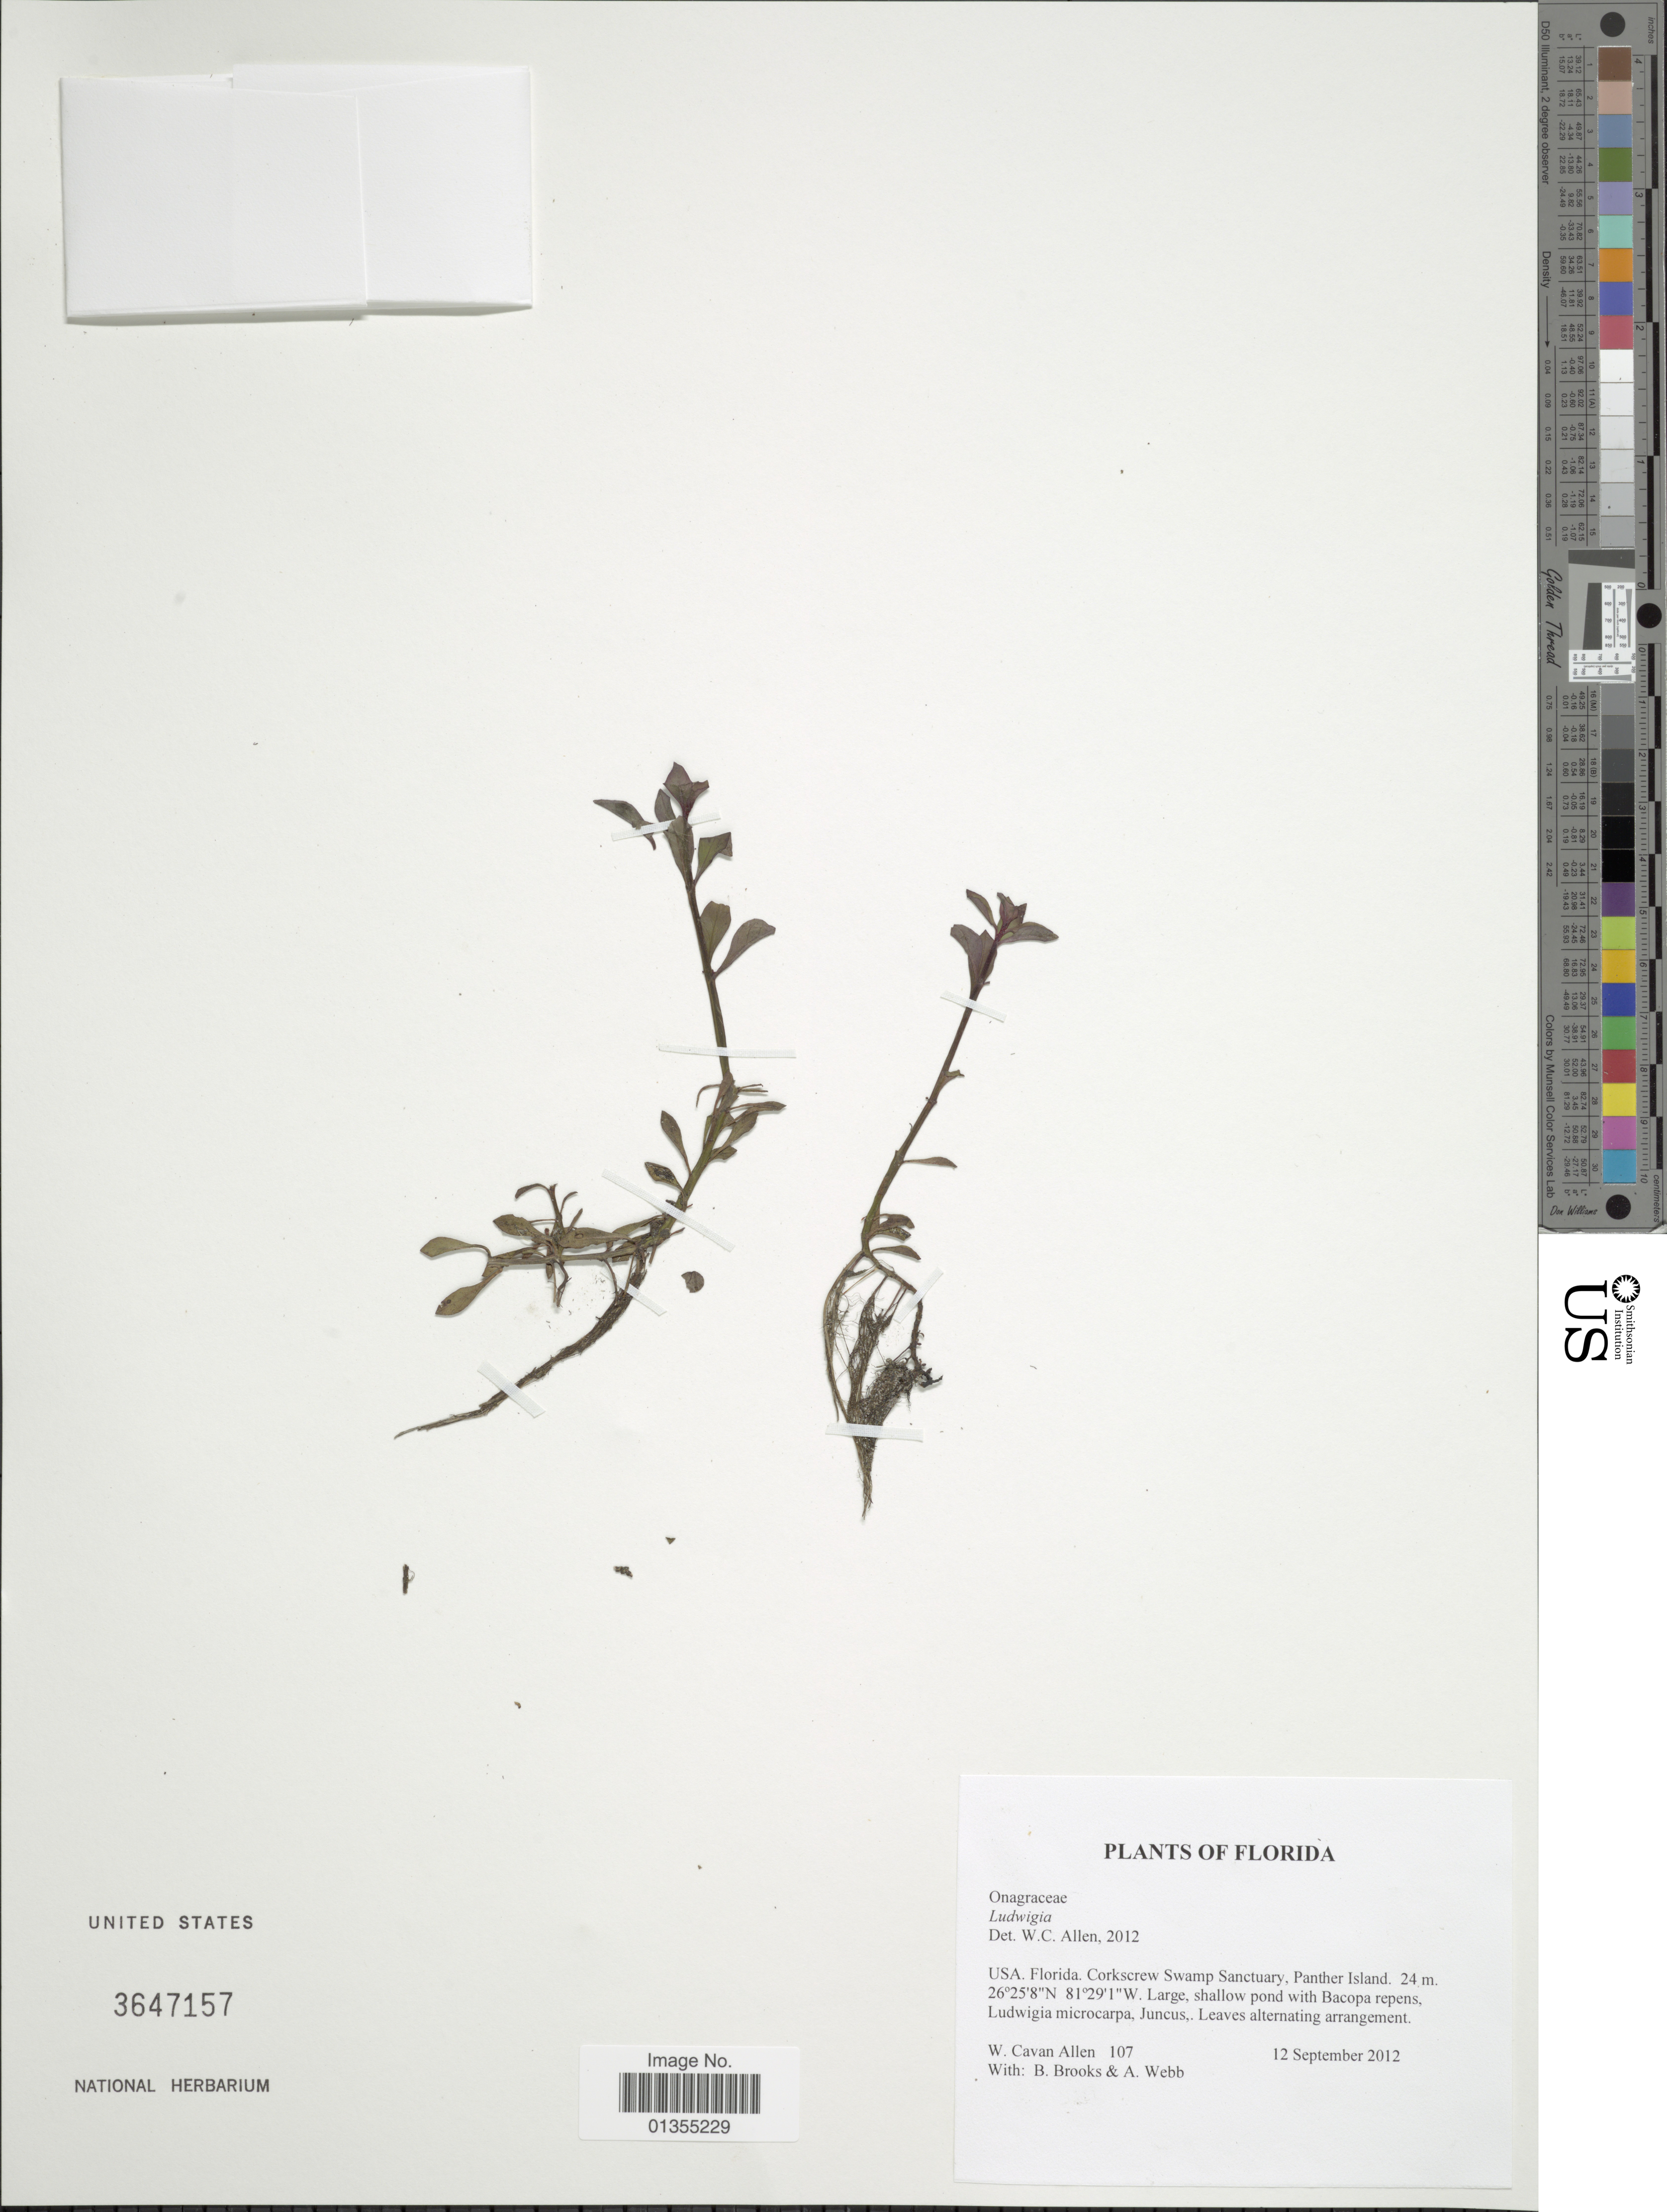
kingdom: Plantae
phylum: Tracheophyta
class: Magnoliopsida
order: Myrtales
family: Onagraceae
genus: Ludwigia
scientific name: Ludwigia sp.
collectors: W. C. Allen, B. Brooks & A. Webb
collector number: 107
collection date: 2012-09-12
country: United States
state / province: Florida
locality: Corkscrew Swamp Sanctuary, Panther Island.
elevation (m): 24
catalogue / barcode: US 3647157